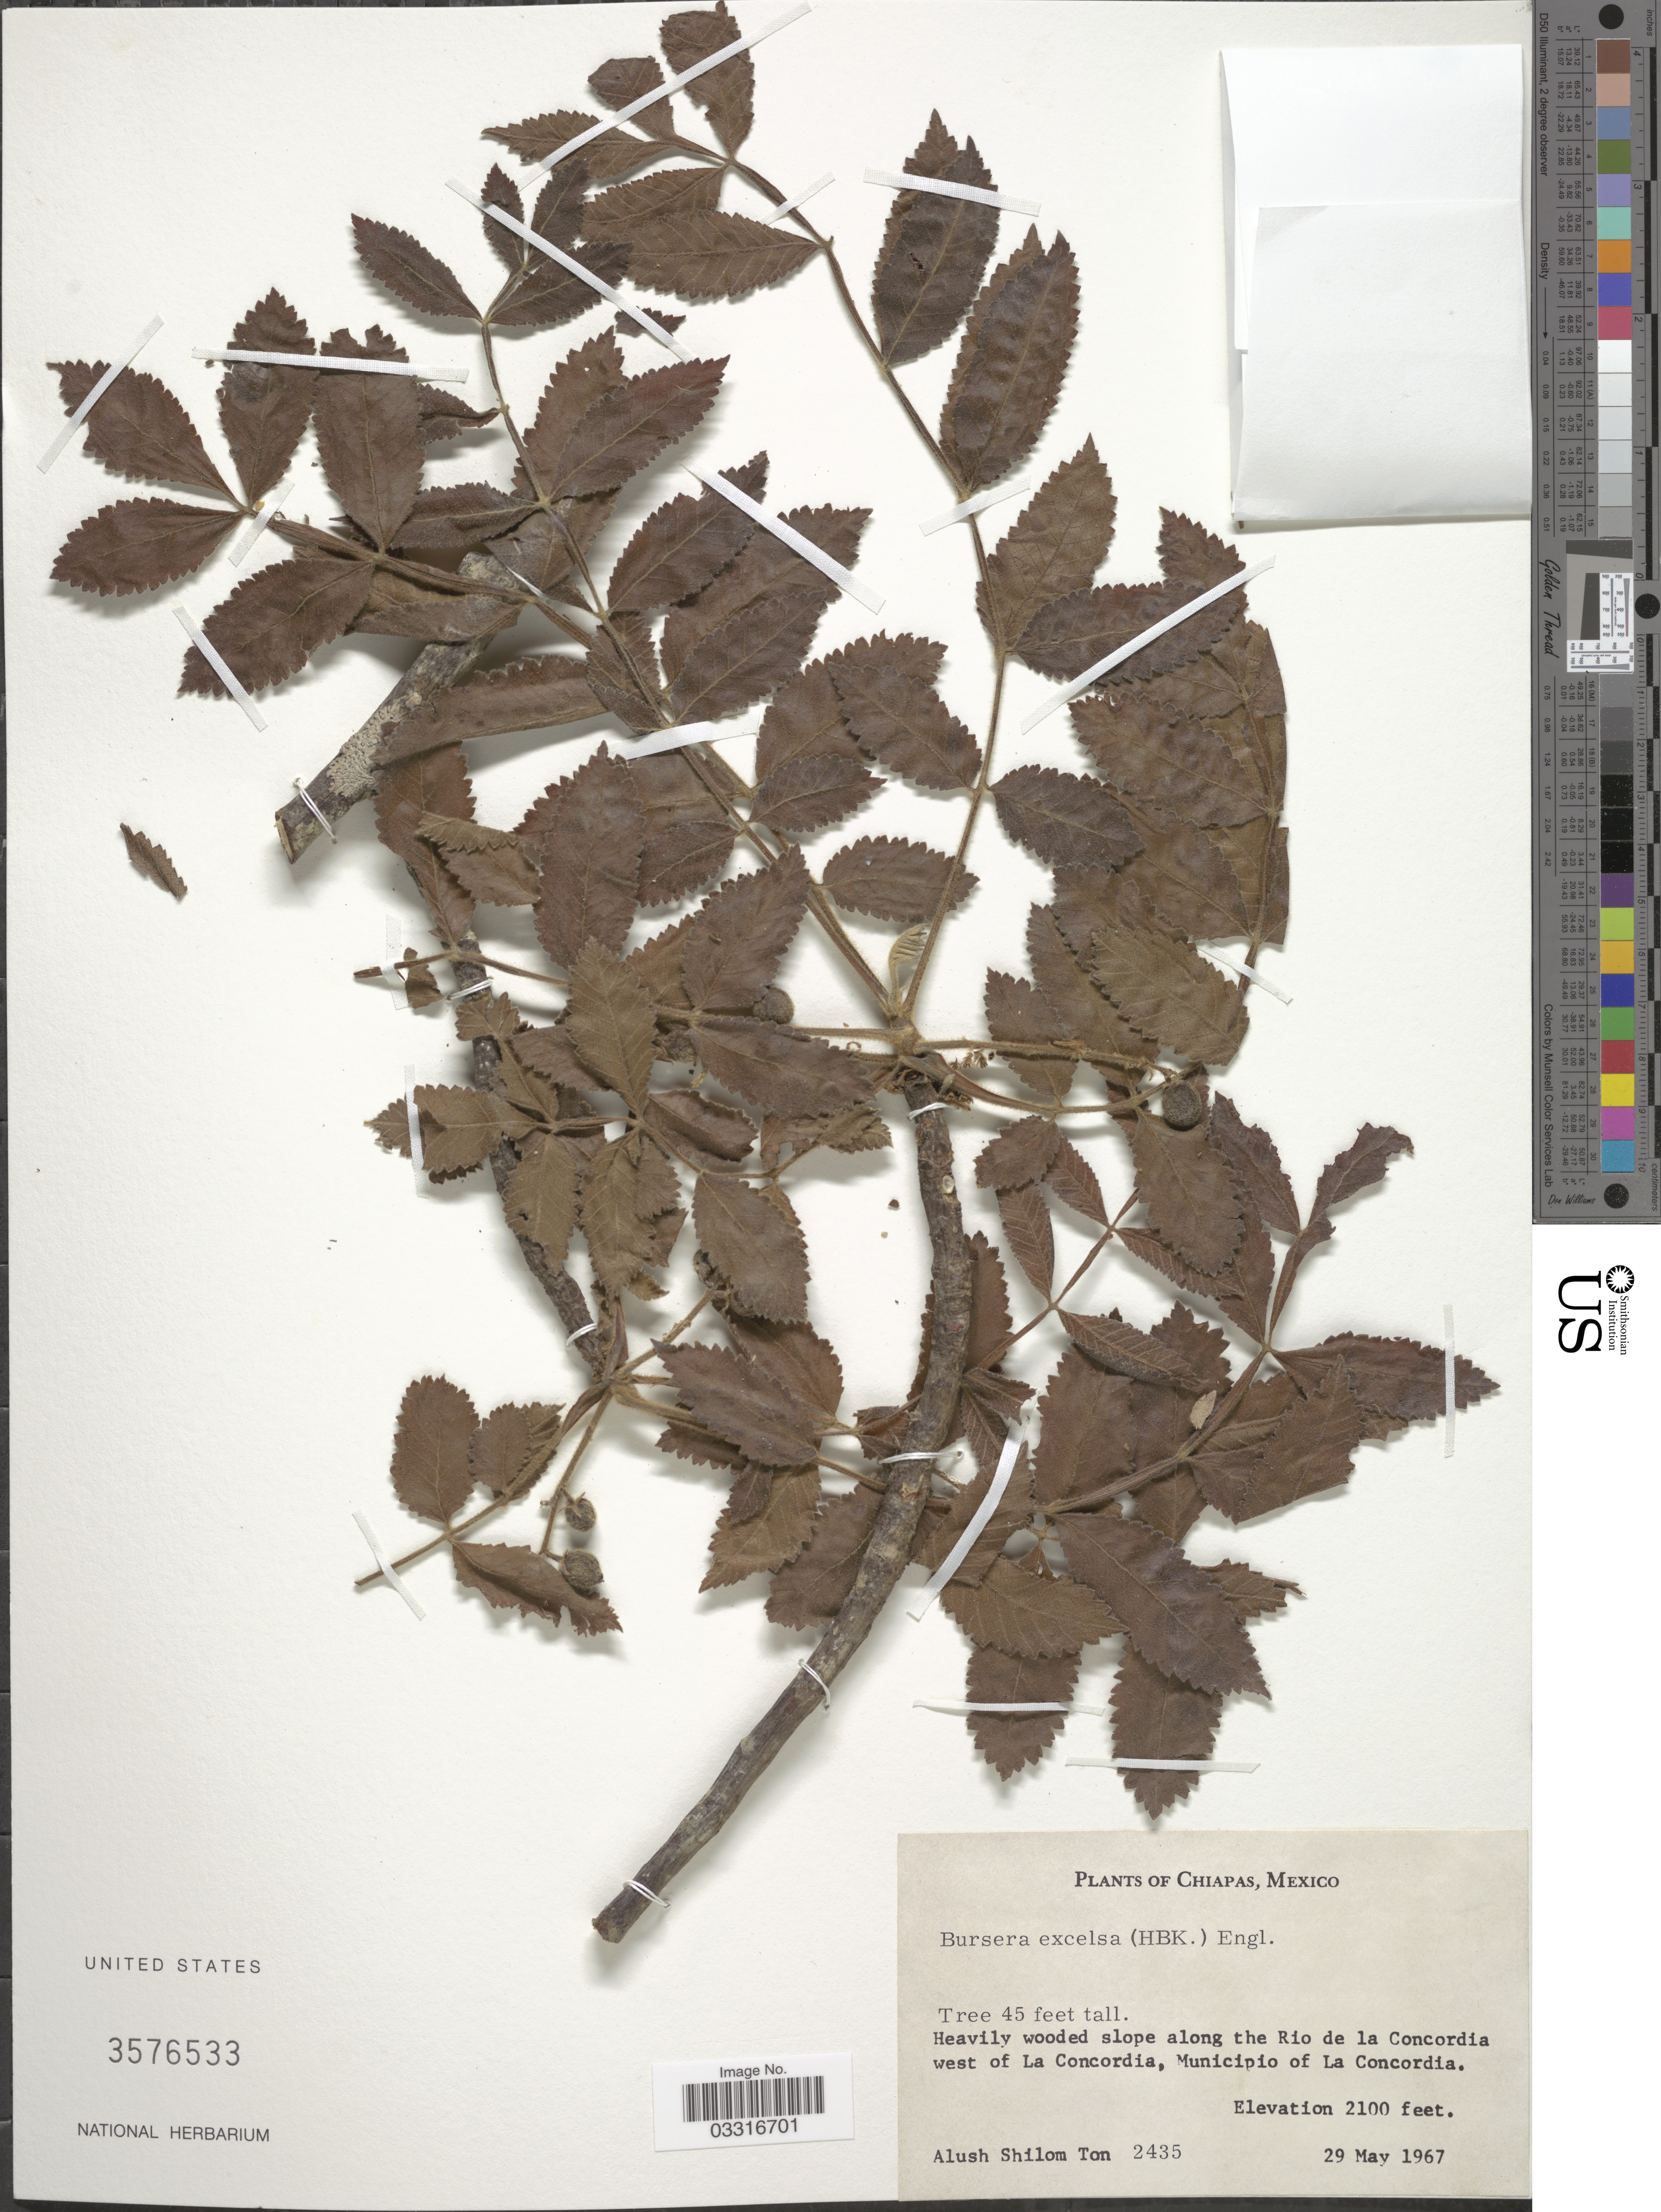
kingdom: Plantae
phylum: Tracheophyta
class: Magnoliopsida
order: Sapindales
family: Burseraceae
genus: Bursera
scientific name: Bursera excelsa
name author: (Kunth) Engl.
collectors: A. M. Ton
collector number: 2435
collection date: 1967-05-29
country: Mexico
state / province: Chiapas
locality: Heavily wooded slope alont the Rio de la Concordia west of La Concordia, Municipio of La Concordia.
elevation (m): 640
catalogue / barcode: US 3576533